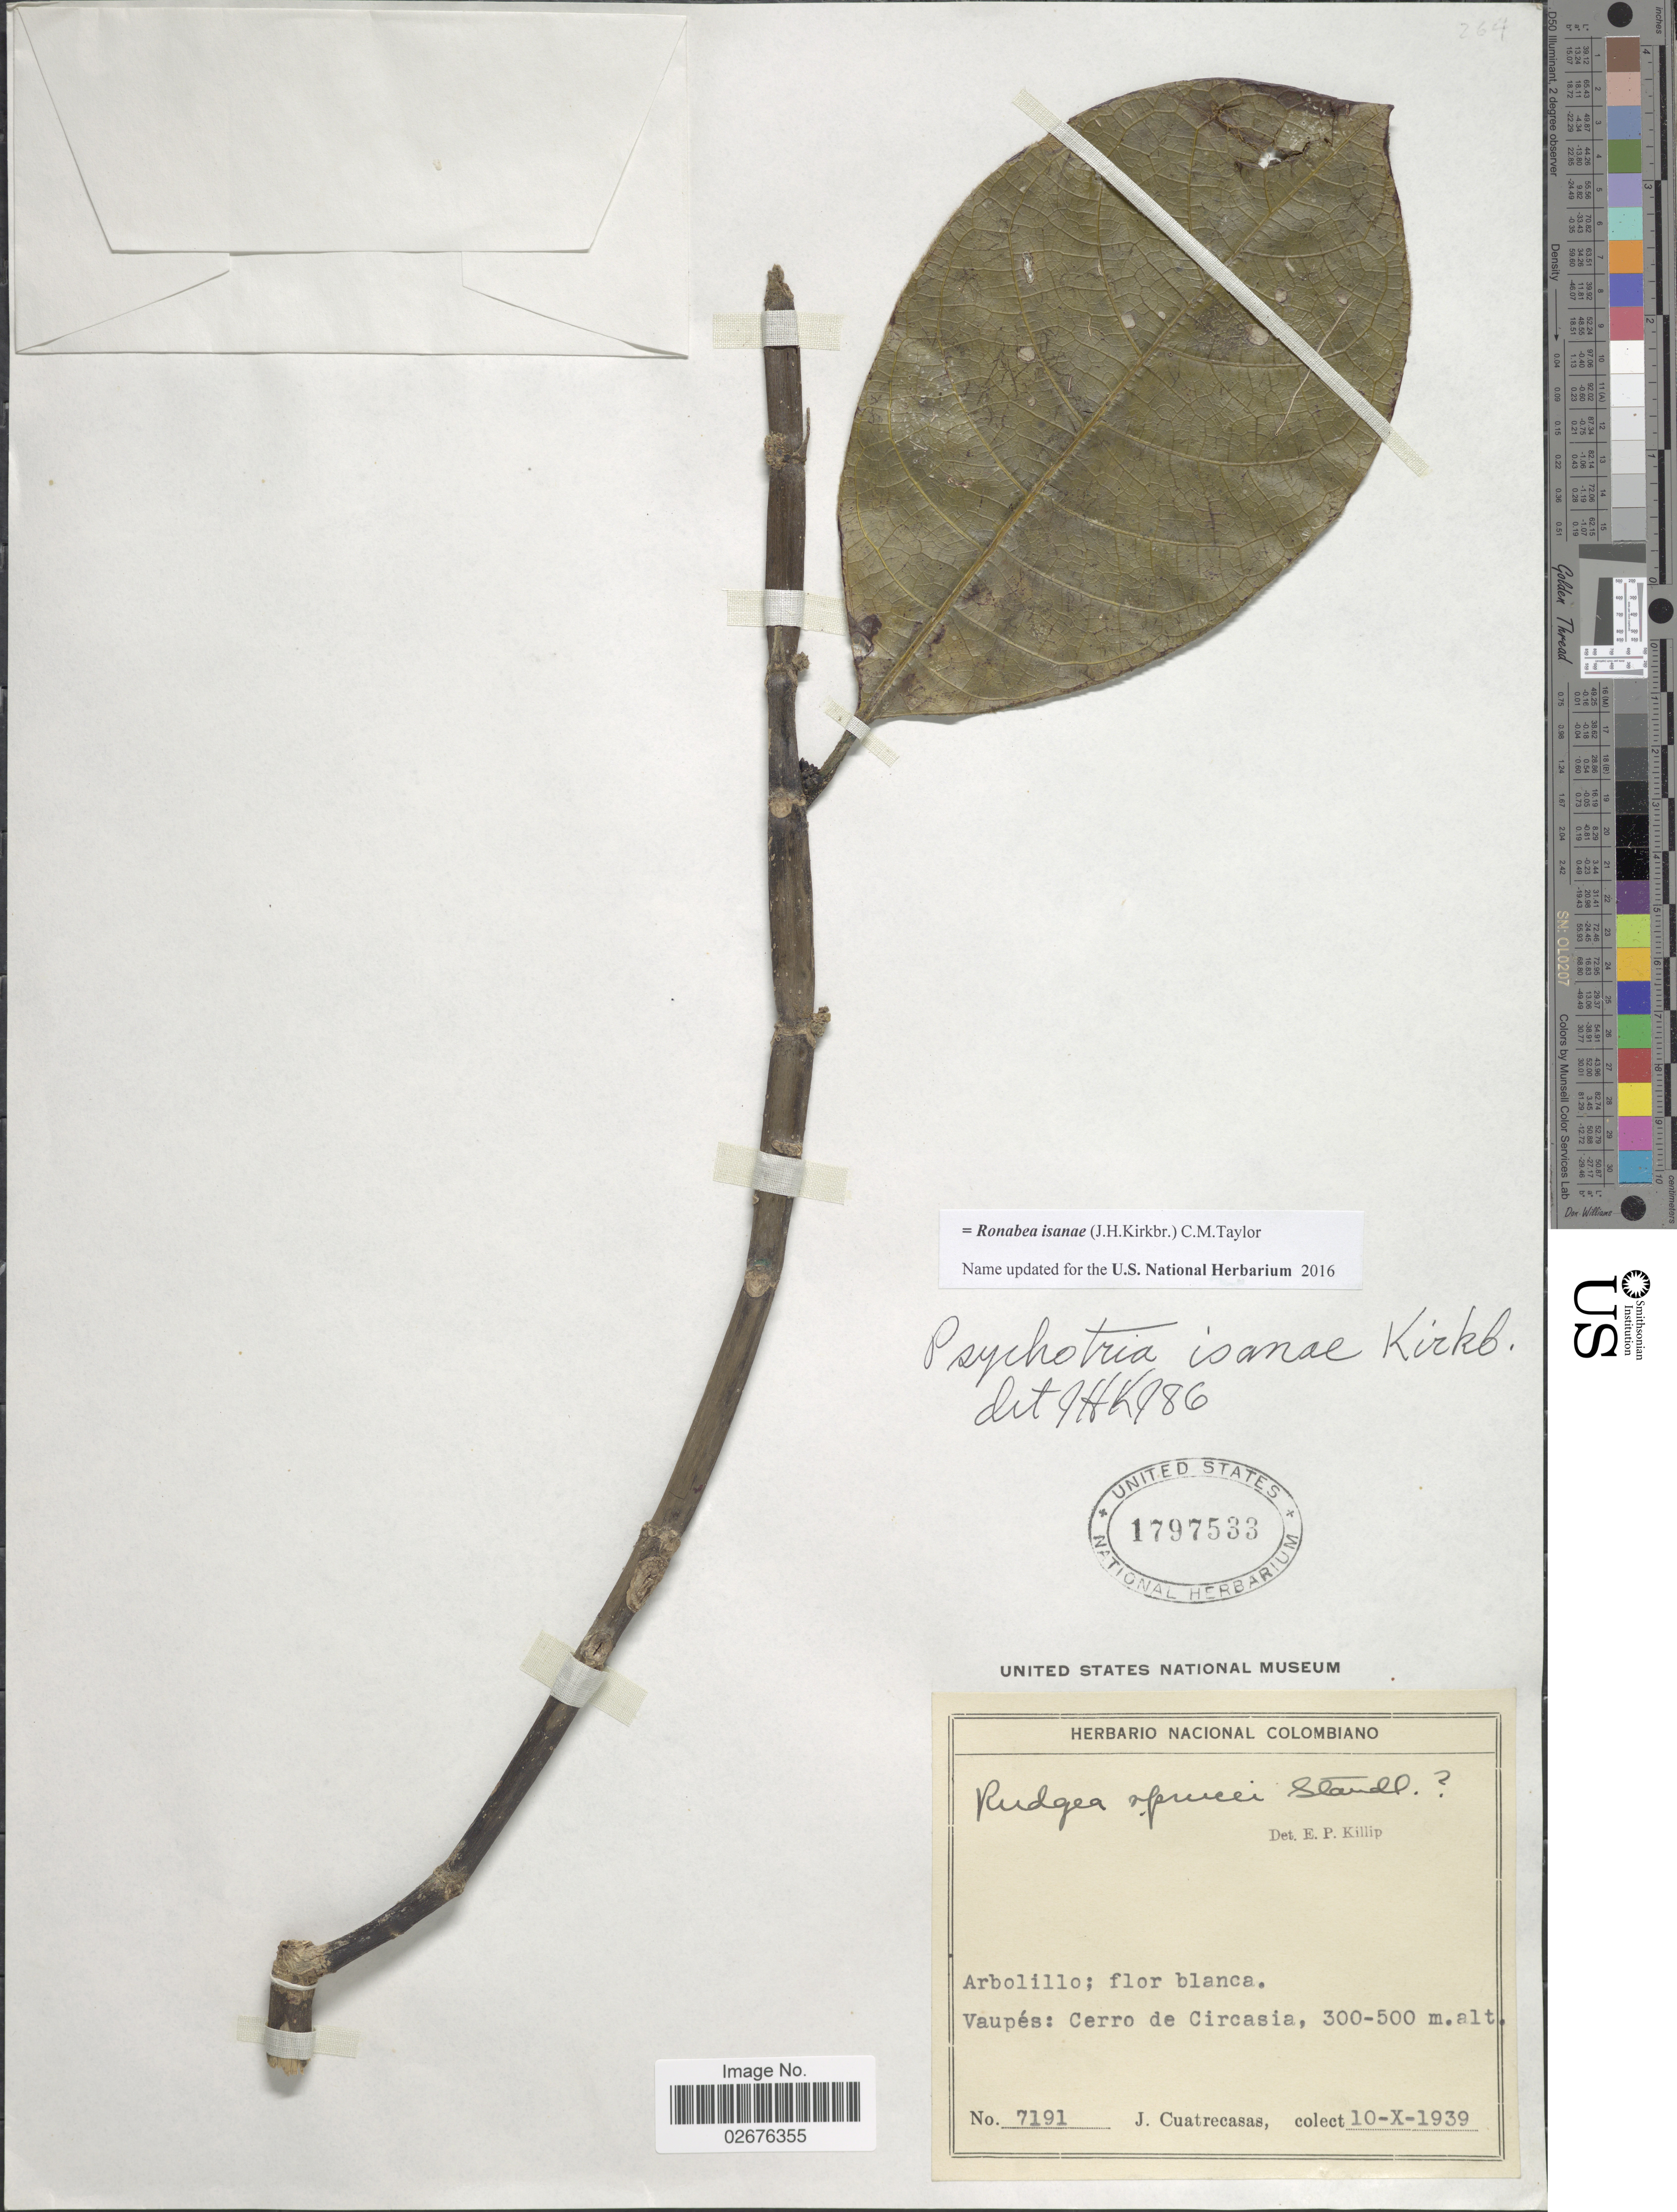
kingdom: Plantae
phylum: Tracheophyta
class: Magnoliopsida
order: Gentianales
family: Rubiaceae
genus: Ronabea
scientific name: Ronabea isanae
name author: (J.H. Kirkbr.) C.M. Taylor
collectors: J. Cuatrecasas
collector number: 7191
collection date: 1939-10-10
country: Colombia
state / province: Vaupés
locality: Cerro de Circasia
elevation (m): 300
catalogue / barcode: US 1797533